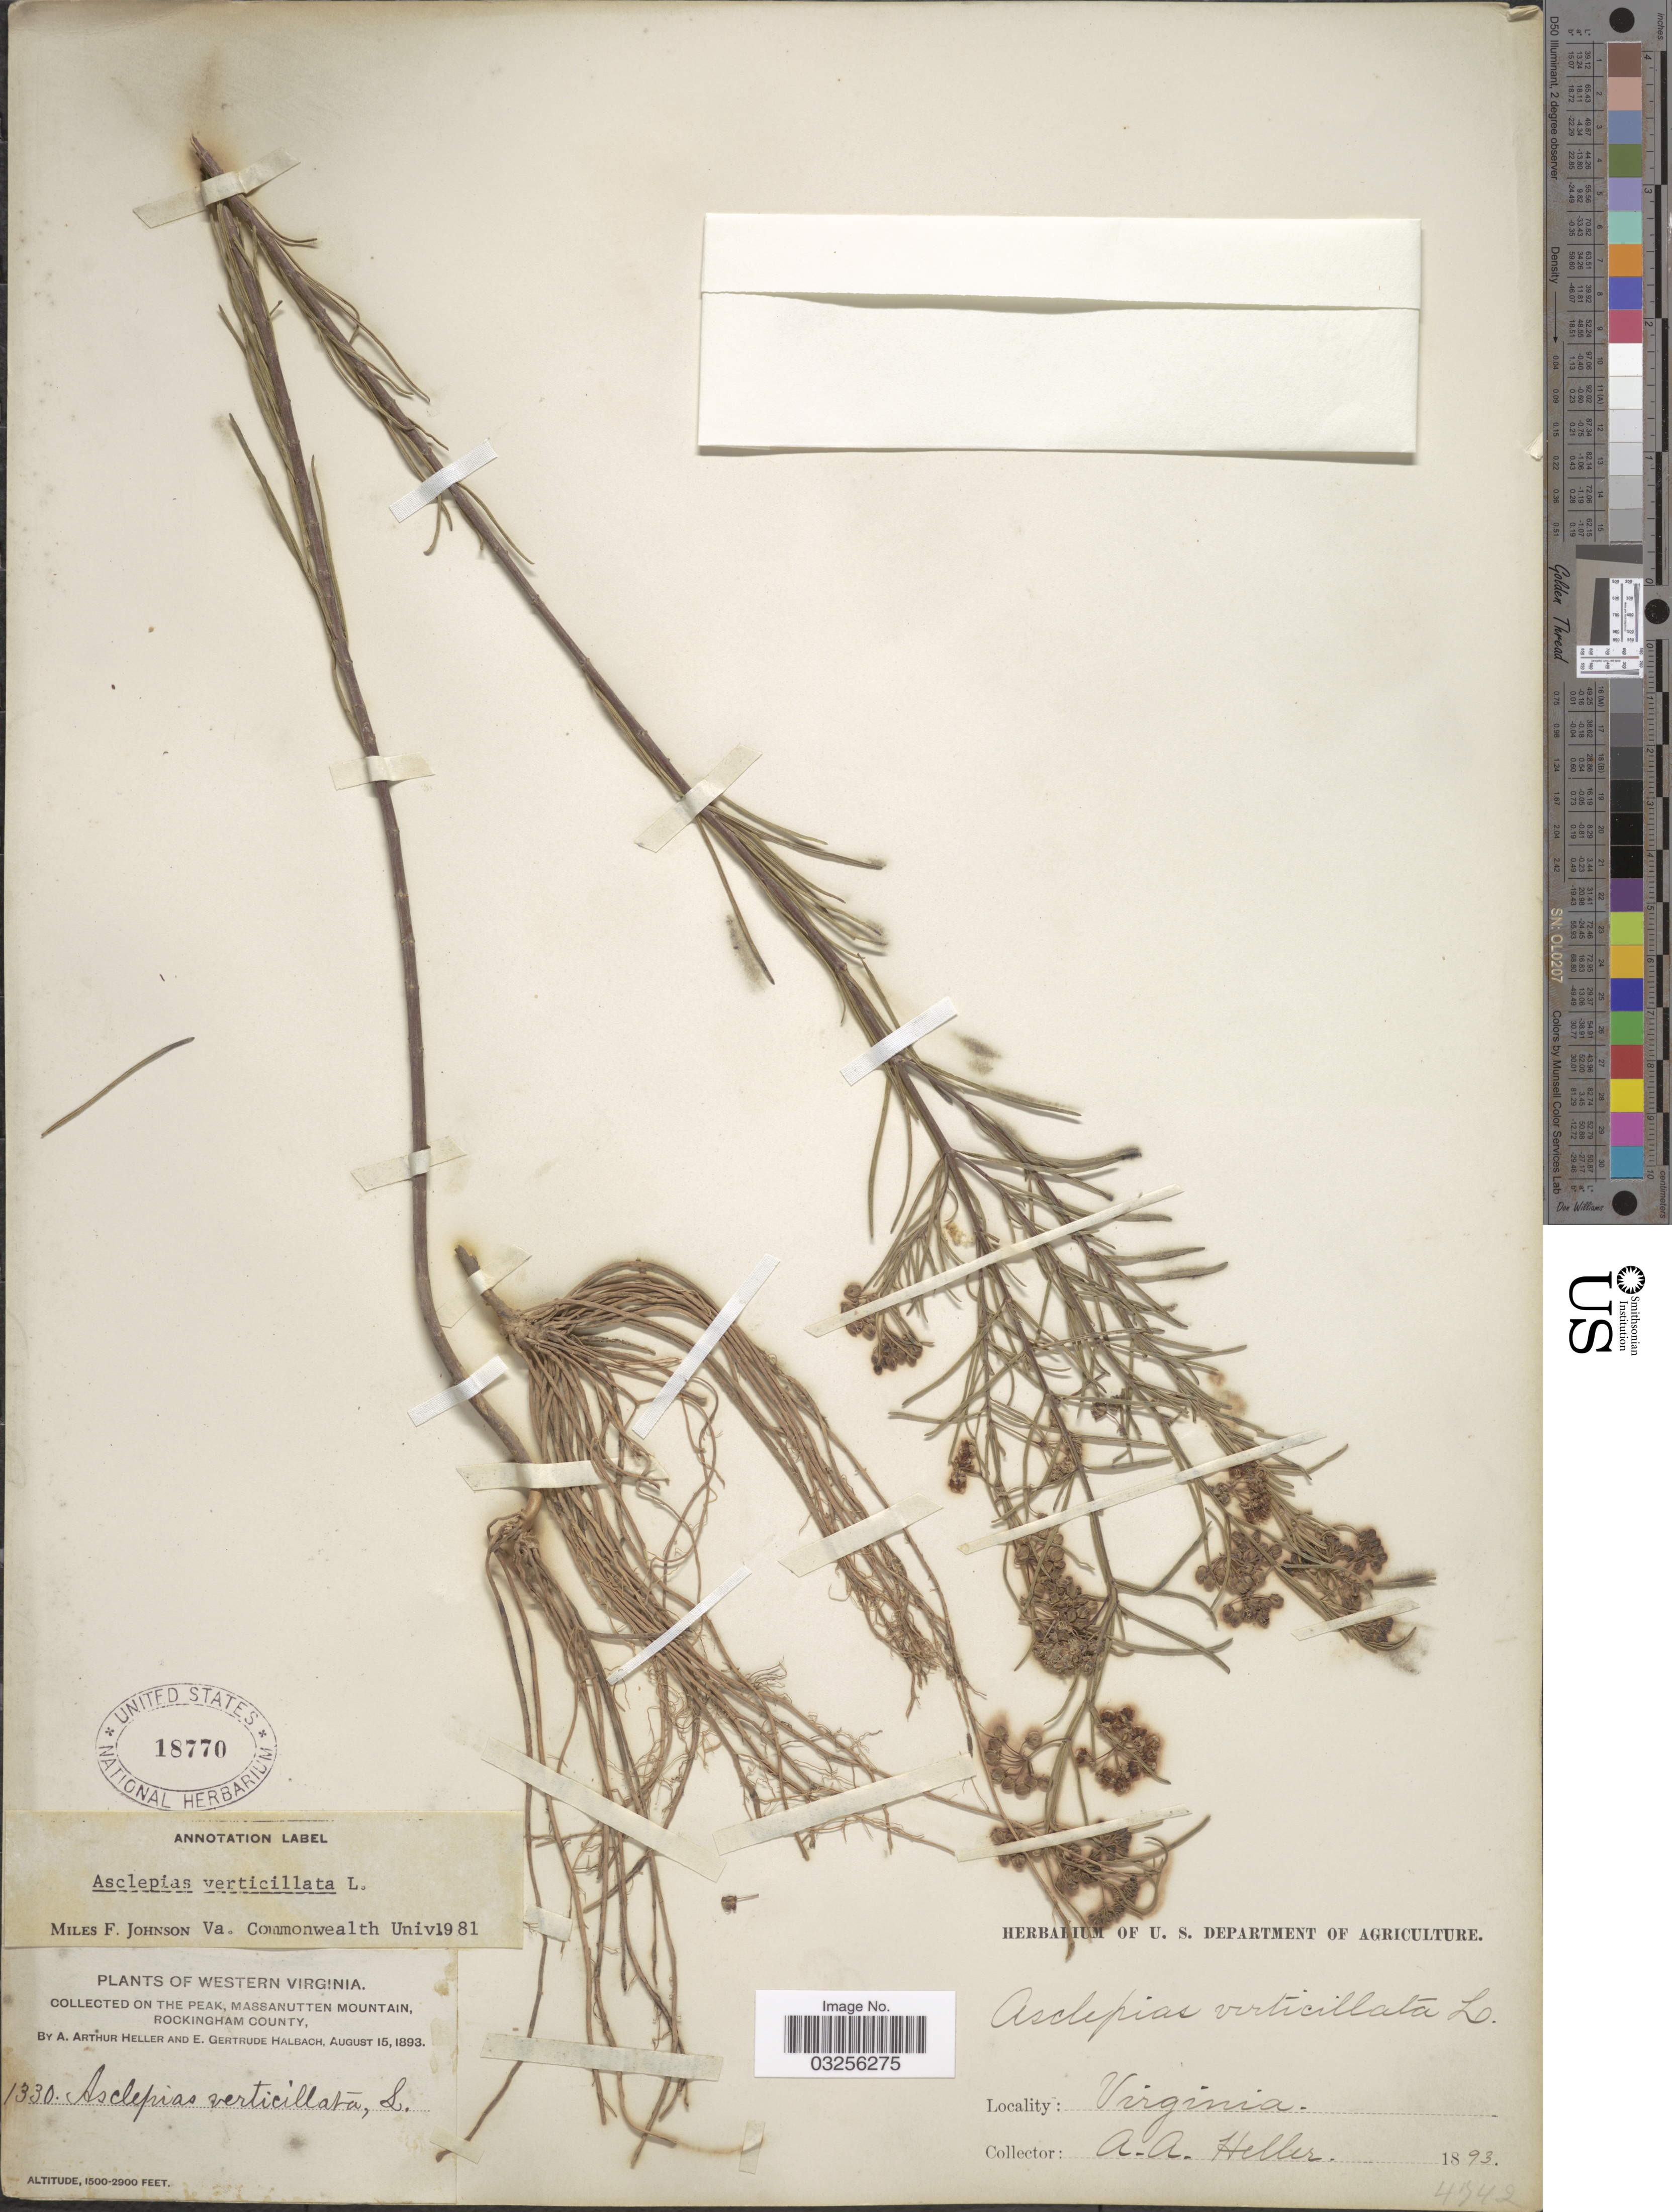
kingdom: Plantae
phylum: Tracheophyta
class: Magnoliopsida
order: Gentianales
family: Apocynaceae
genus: Asclepias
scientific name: Asclepias verticillata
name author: L.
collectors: A. A. Heller & E. G. Halbach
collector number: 1330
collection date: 1893-08-15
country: United States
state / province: Virginia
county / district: Rockingham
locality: Western Virginia. Collected on the Peak, Massanutten Mountain, Rockingham County.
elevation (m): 457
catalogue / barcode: US 18770